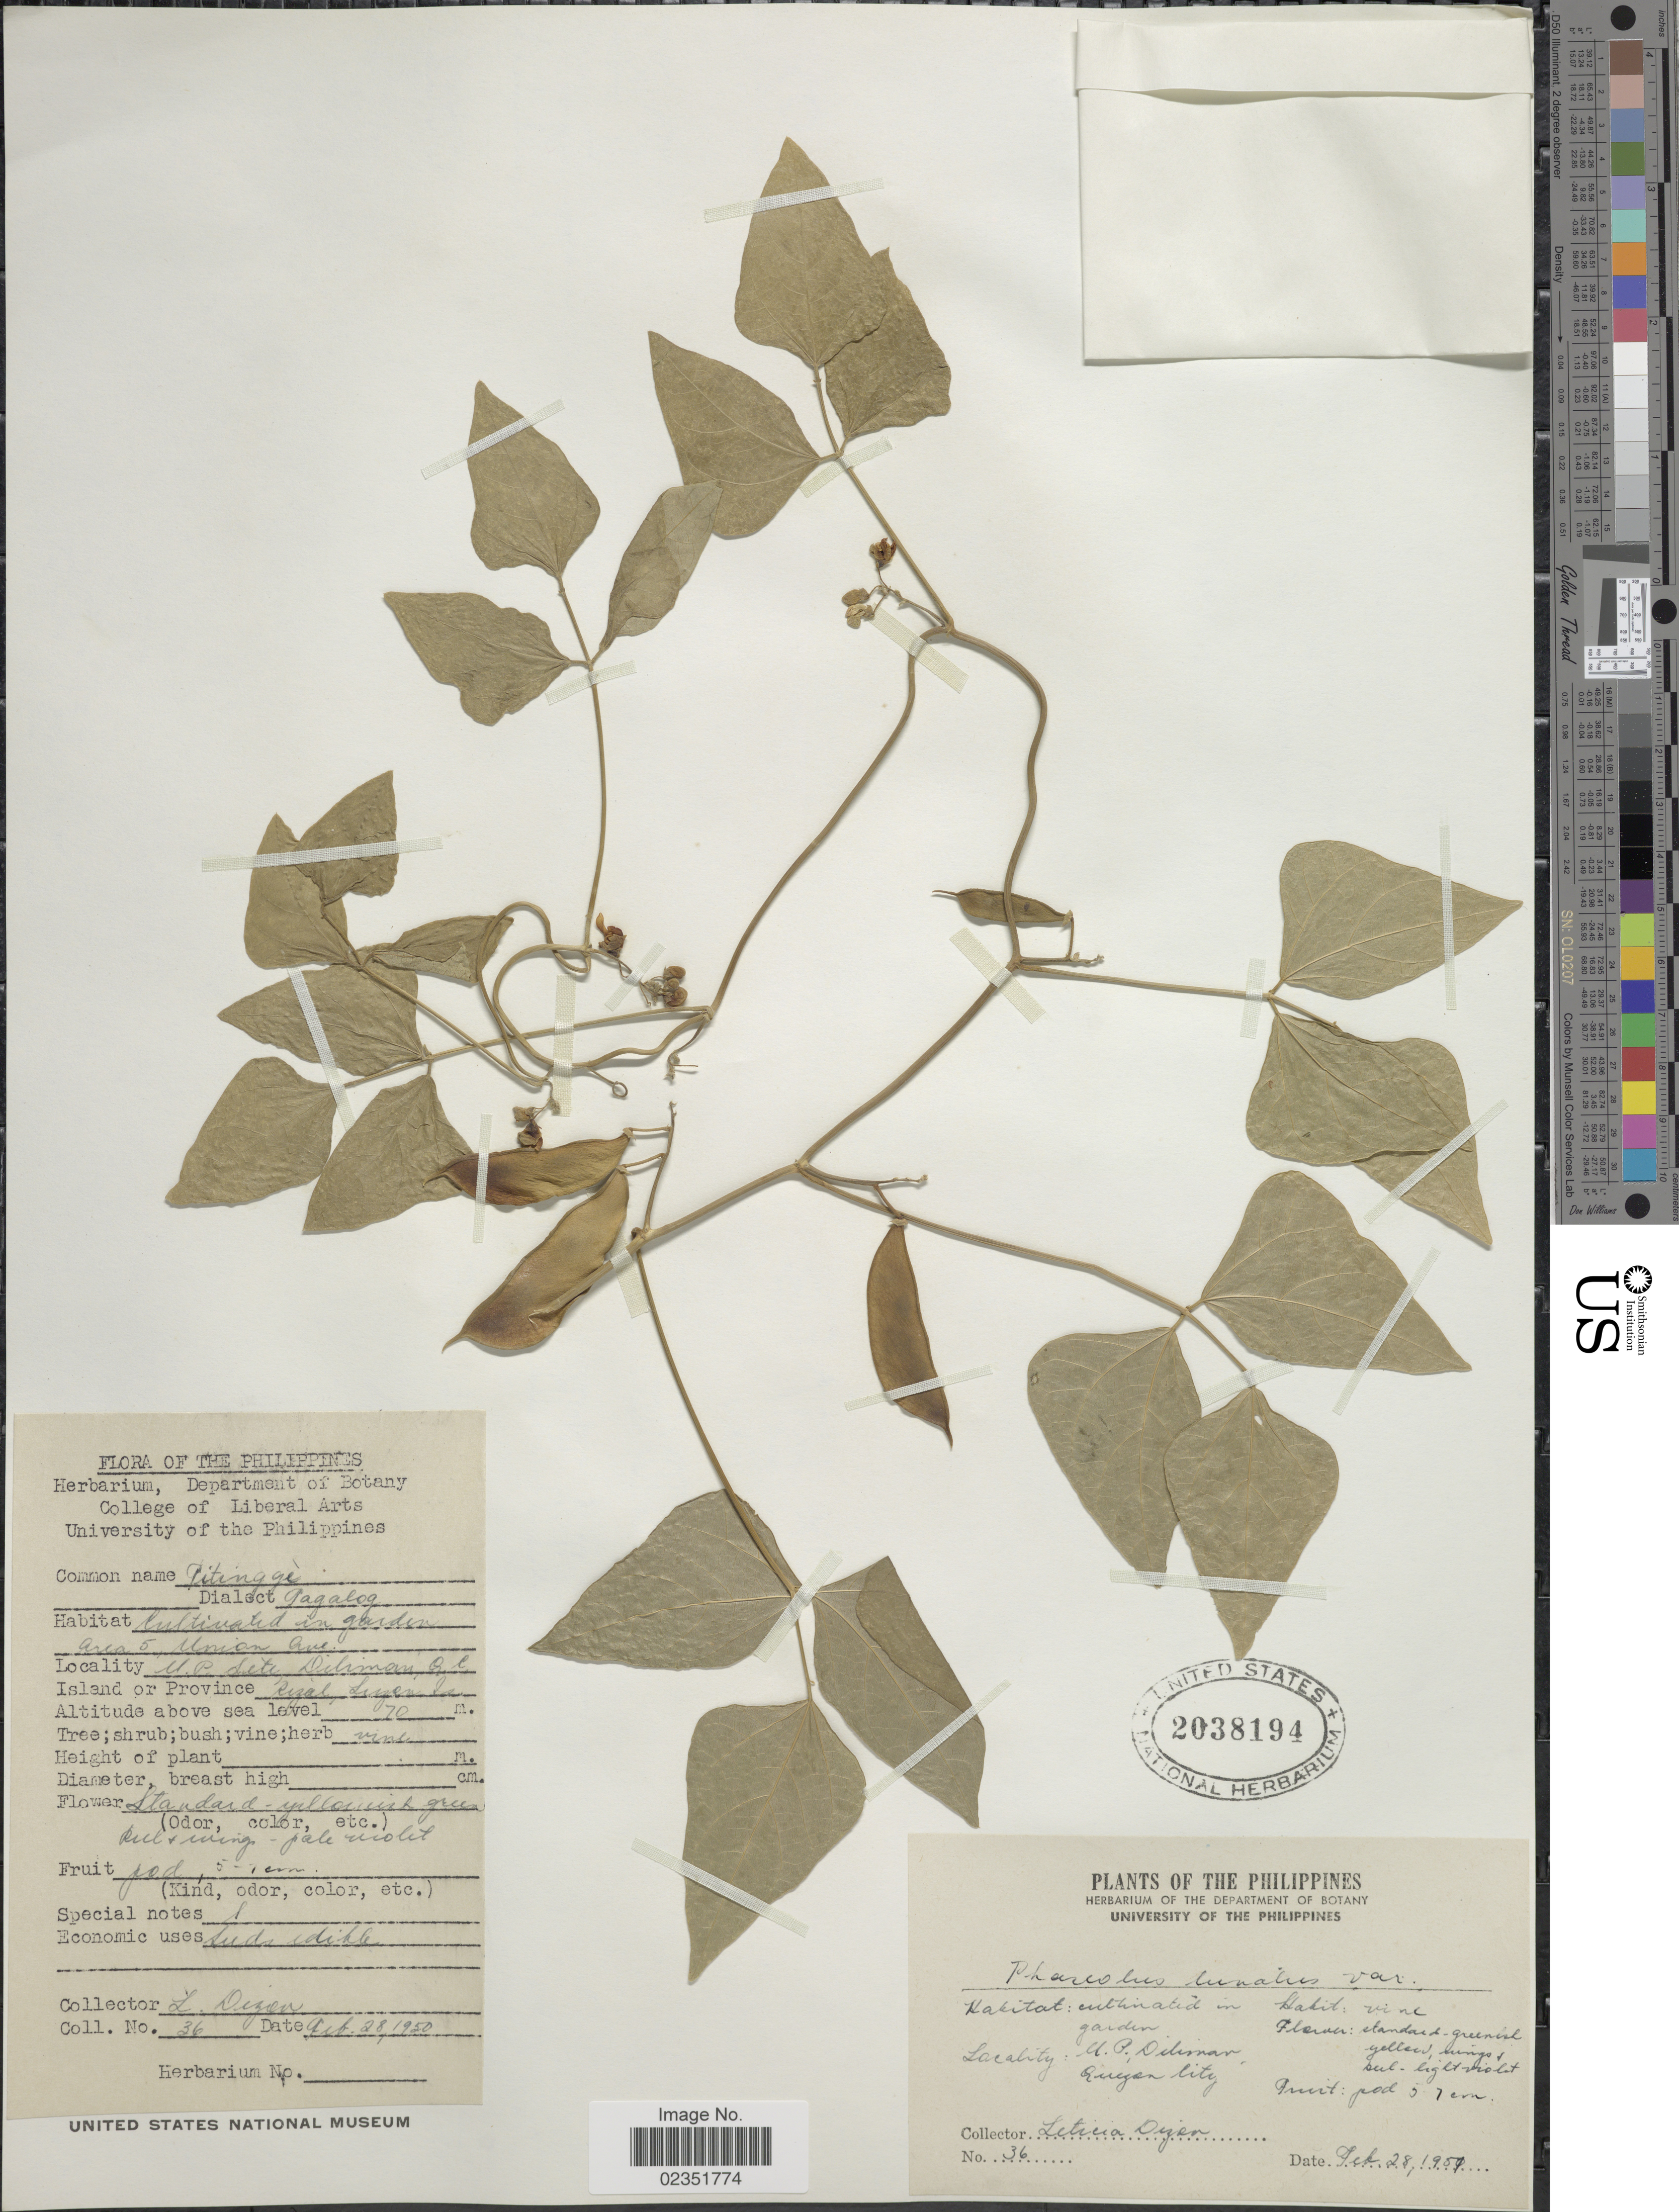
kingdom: Plantae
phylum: Tracheophyta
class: Magnoliopsida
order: Fabales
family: Fabaceae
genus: Phaseolus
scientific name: Phaseolus lunatus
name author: L.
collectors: L. Dizen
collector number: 36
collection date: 1950-02-28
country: Philippines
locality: Cultivated in garden, U.P. Diliman, Quezon City, Island or Province Rizal, Luzon Island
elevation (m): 70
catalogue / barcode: US 2038194